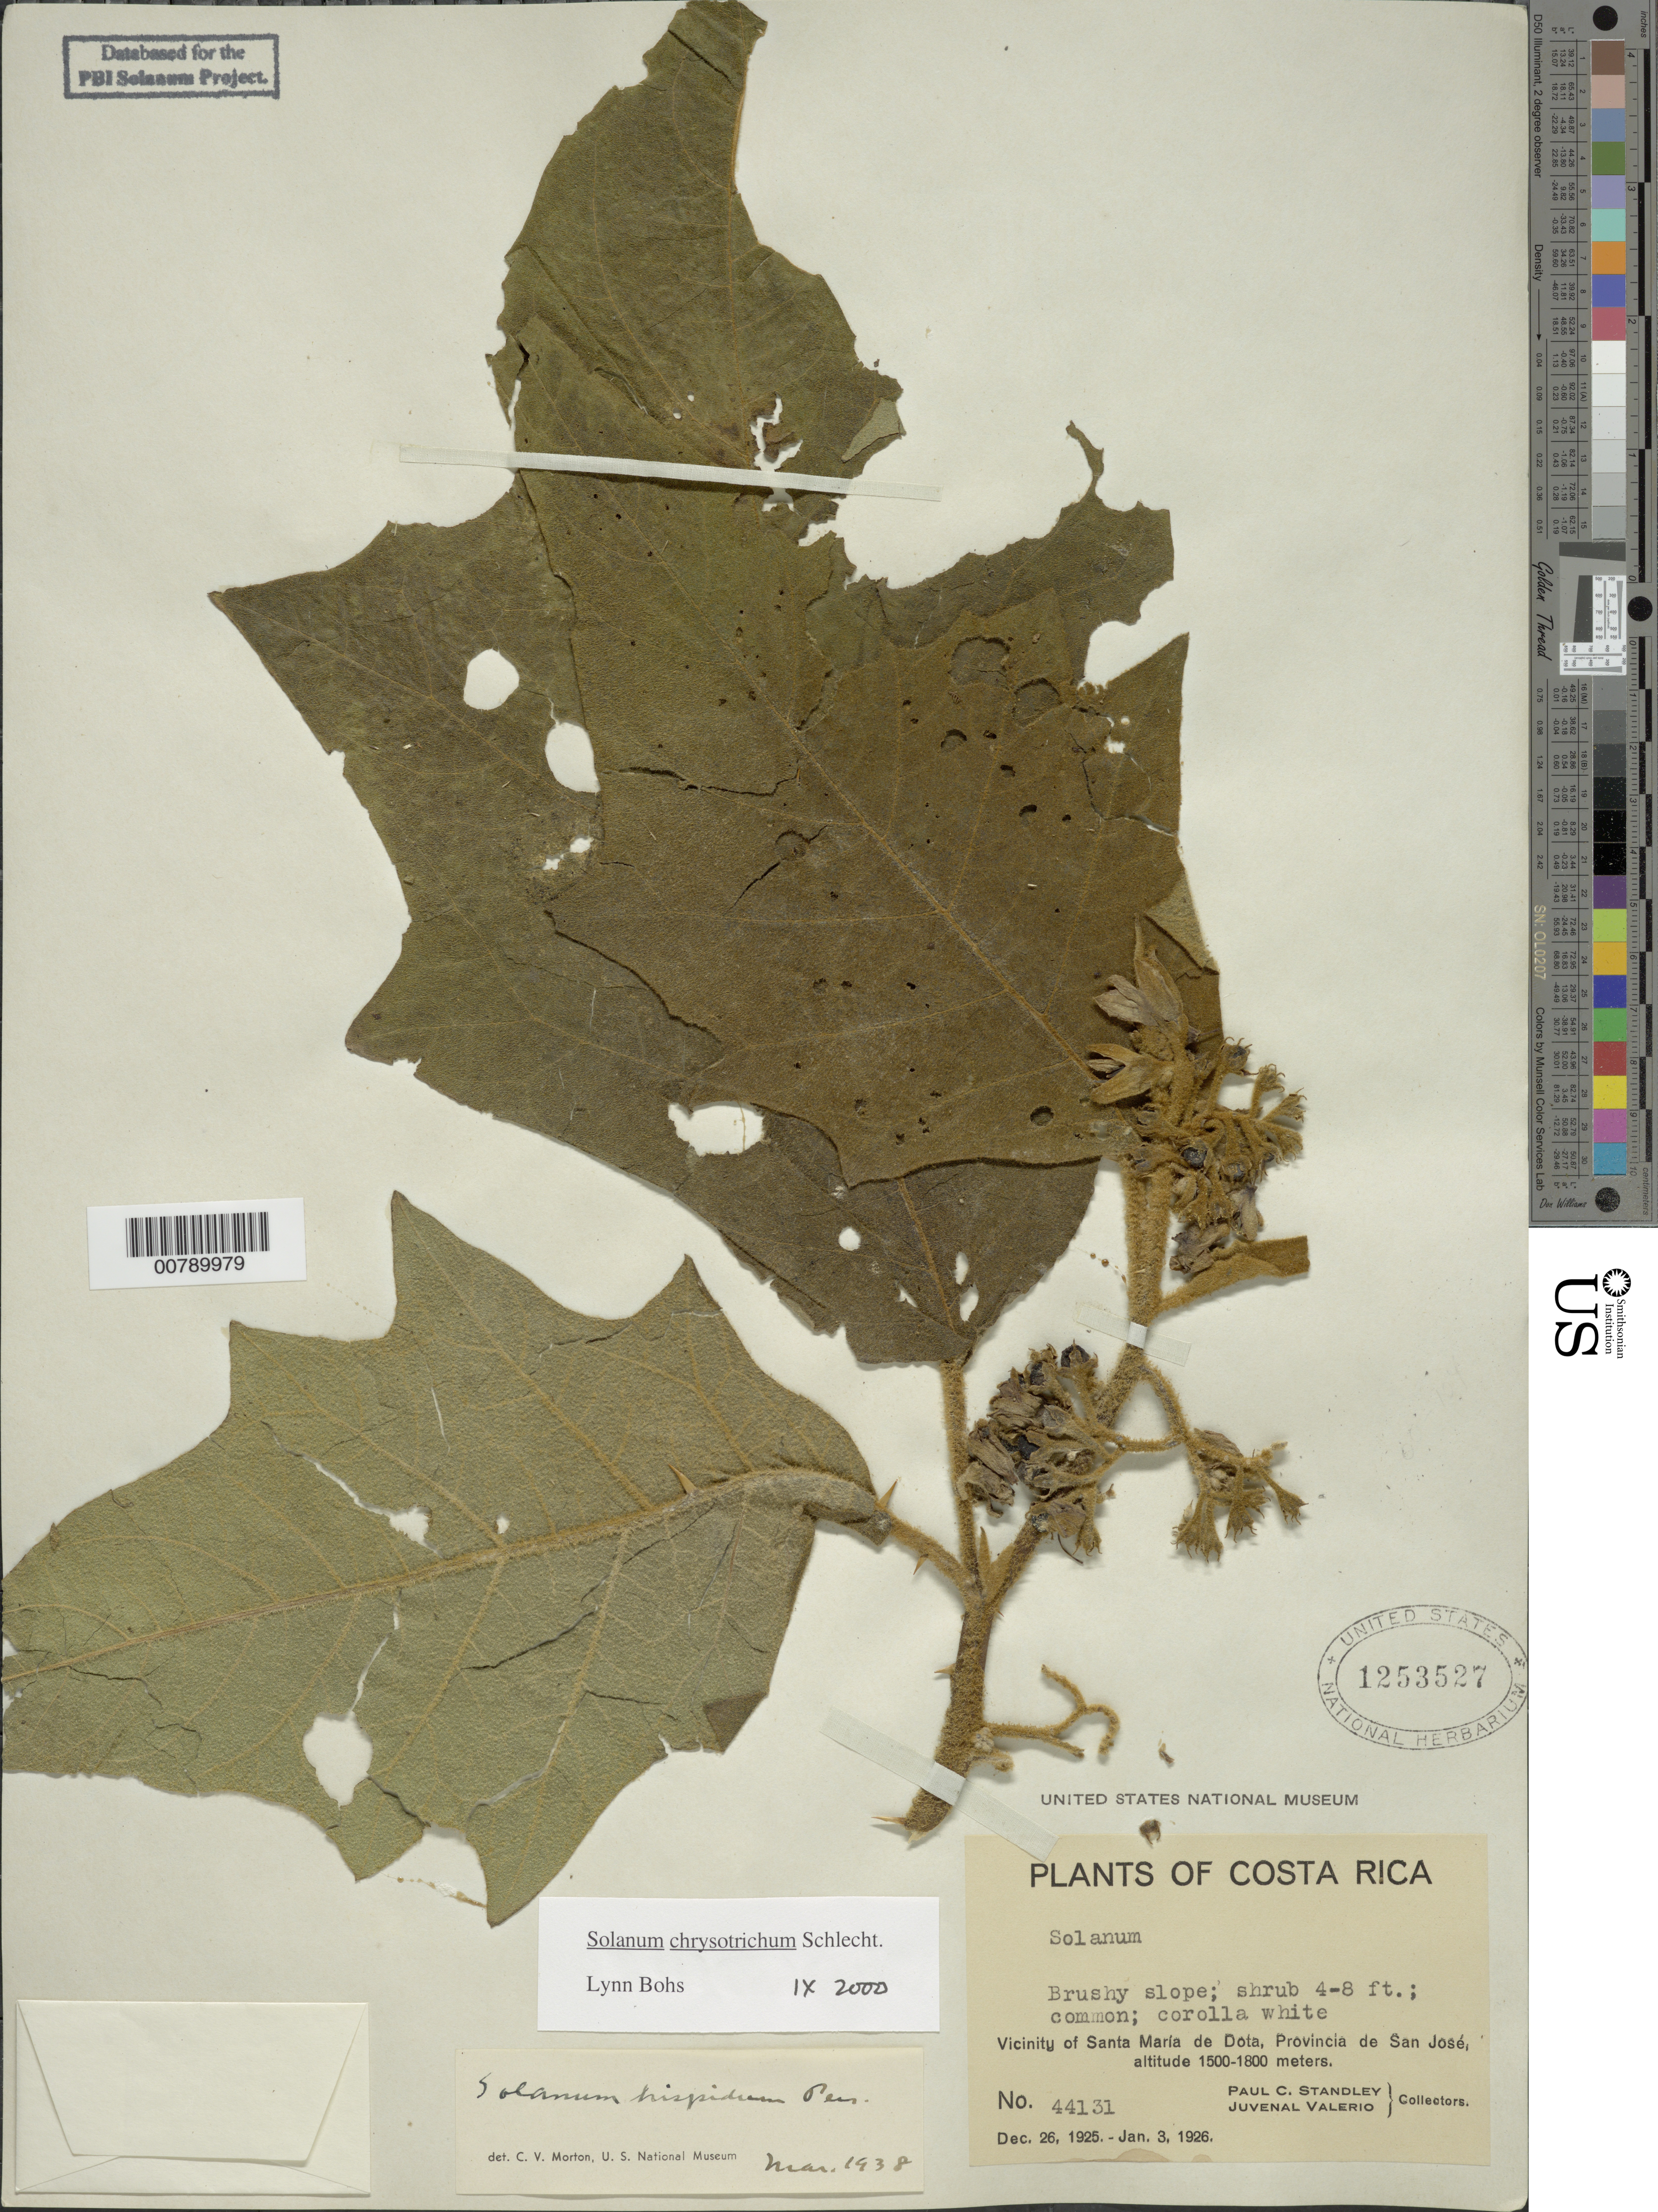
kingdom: Plantae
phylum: Tracheophyta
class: Magnoliopsida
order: Solanales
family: Solanaceae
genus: Solanum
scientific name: Solanum chrysotrichum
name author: Schltdl.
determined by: Bohs, L. A.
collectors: P. C. Standley & J. Valerio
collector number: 44131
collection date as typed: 26 Dec 1925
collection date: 1925-12-26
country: Costa Rica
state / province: San José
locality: Vicinity of Santa María de Dota.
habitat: Brushy slope.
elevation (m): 1500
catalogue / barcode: US 1253527